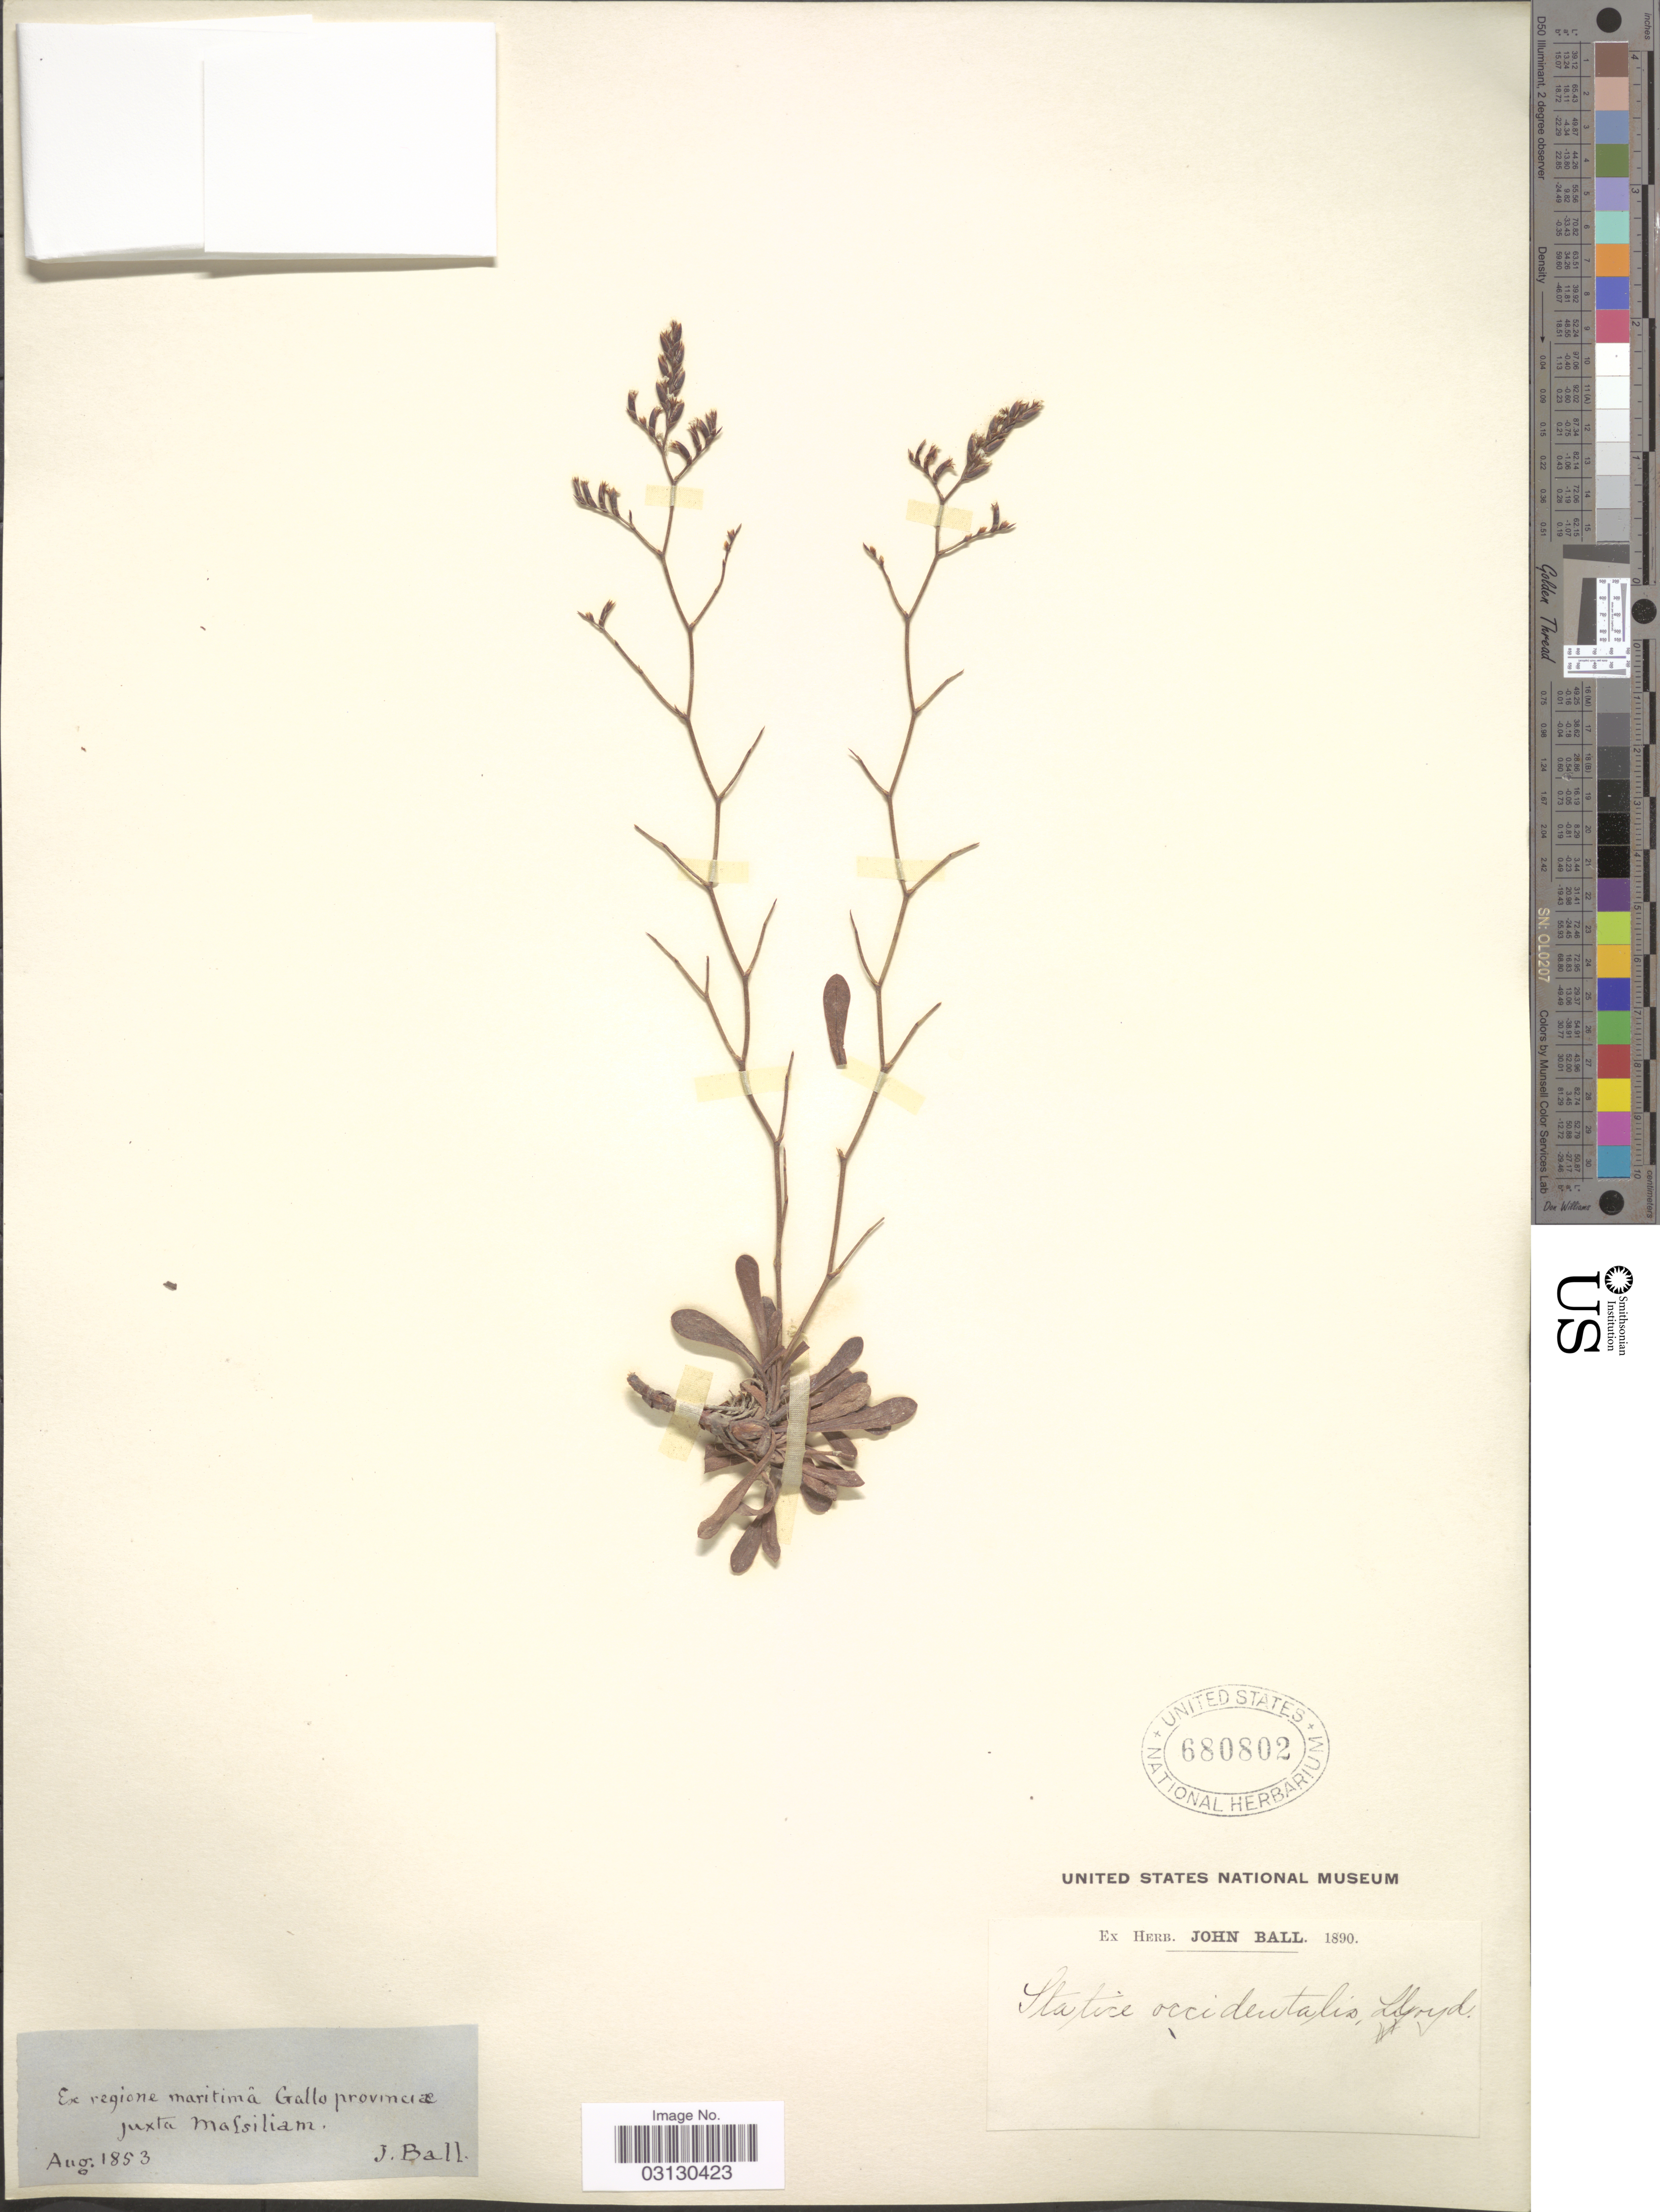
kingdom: Plantae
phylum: Tracheophyta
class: Magnoliopsida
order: Caryophyllales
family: Plumbaginaceae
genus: Limonium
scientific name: Limonium occidentale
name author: (J. Lloyd) Kuntze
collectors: J. Ball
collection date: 1853-08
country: France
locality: Ex regione maritima Gallo provinciæ juxta Malsiliam.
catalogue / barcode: US 680802